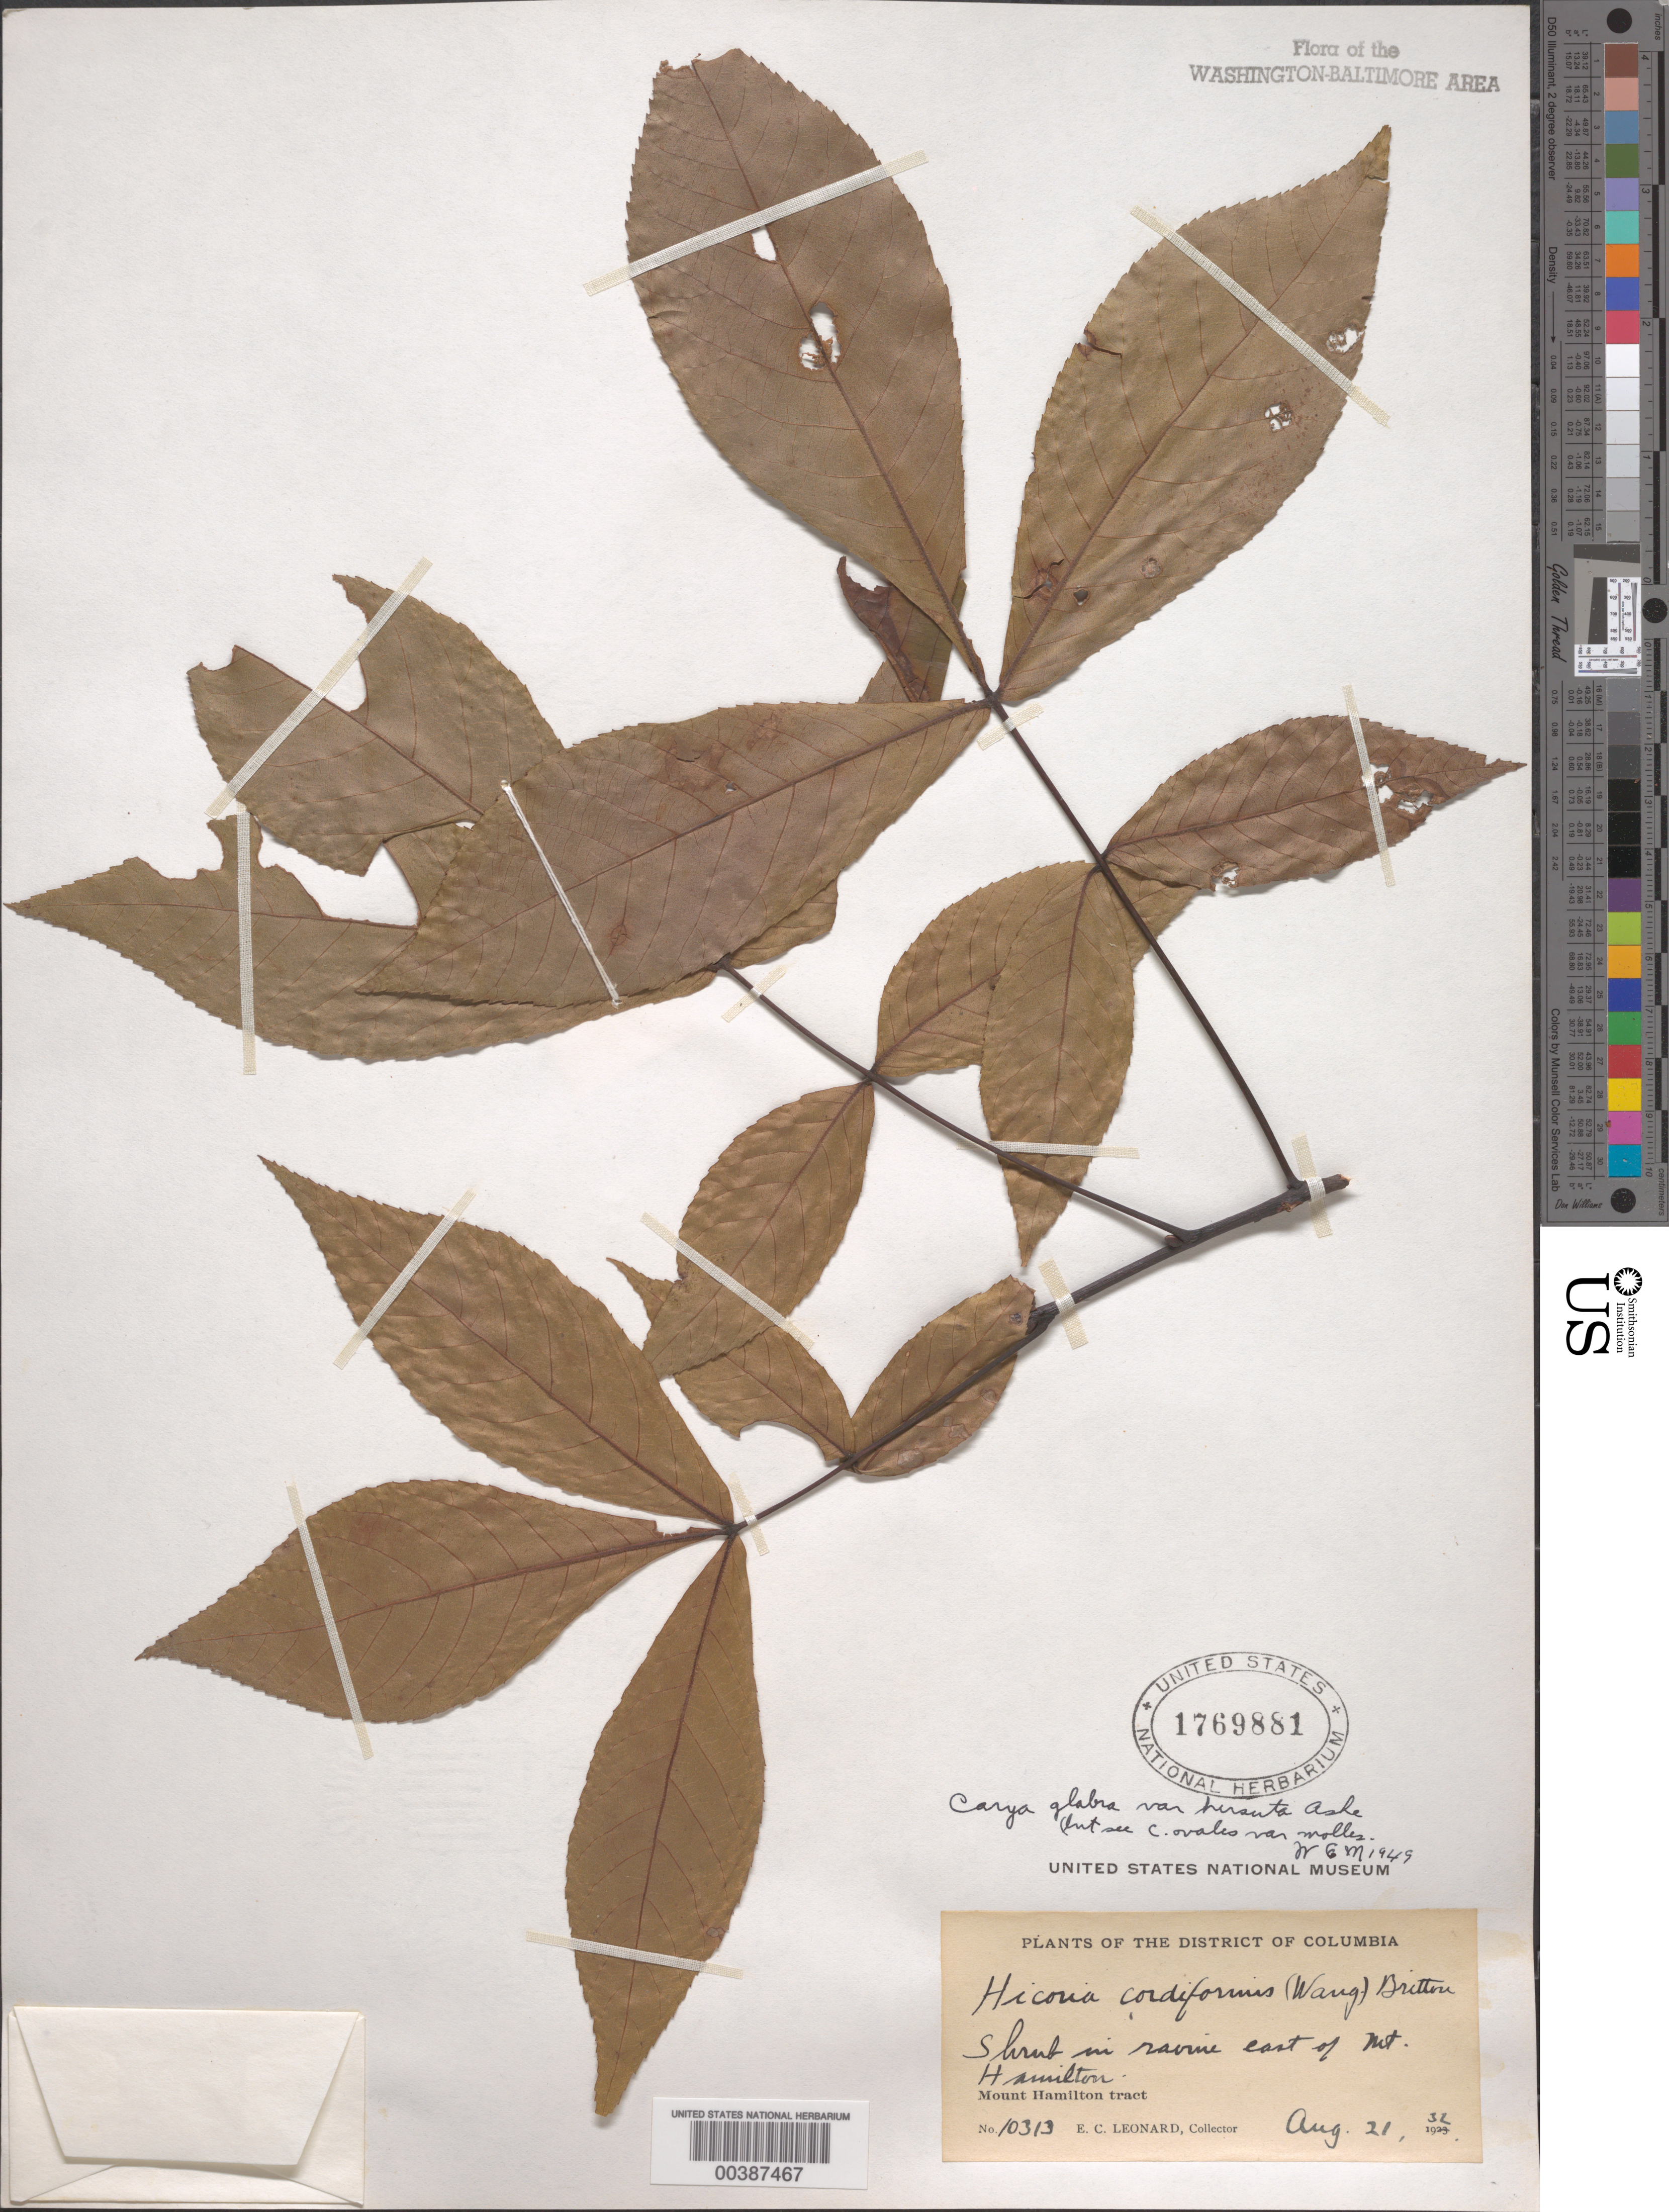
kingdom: Plantae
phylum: Tracheophyta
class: Magnoliopsida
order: Fagales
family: Juglandaceae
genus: Carya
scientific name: Carya glabra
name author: (Mill.) Sweet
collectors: E. C. Leonard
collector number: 10313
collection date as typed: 21 Aug 1932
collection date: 1932-08-21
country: United States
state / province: District of Columbia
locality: East of Mount Hamilton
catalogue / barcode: US 1769881